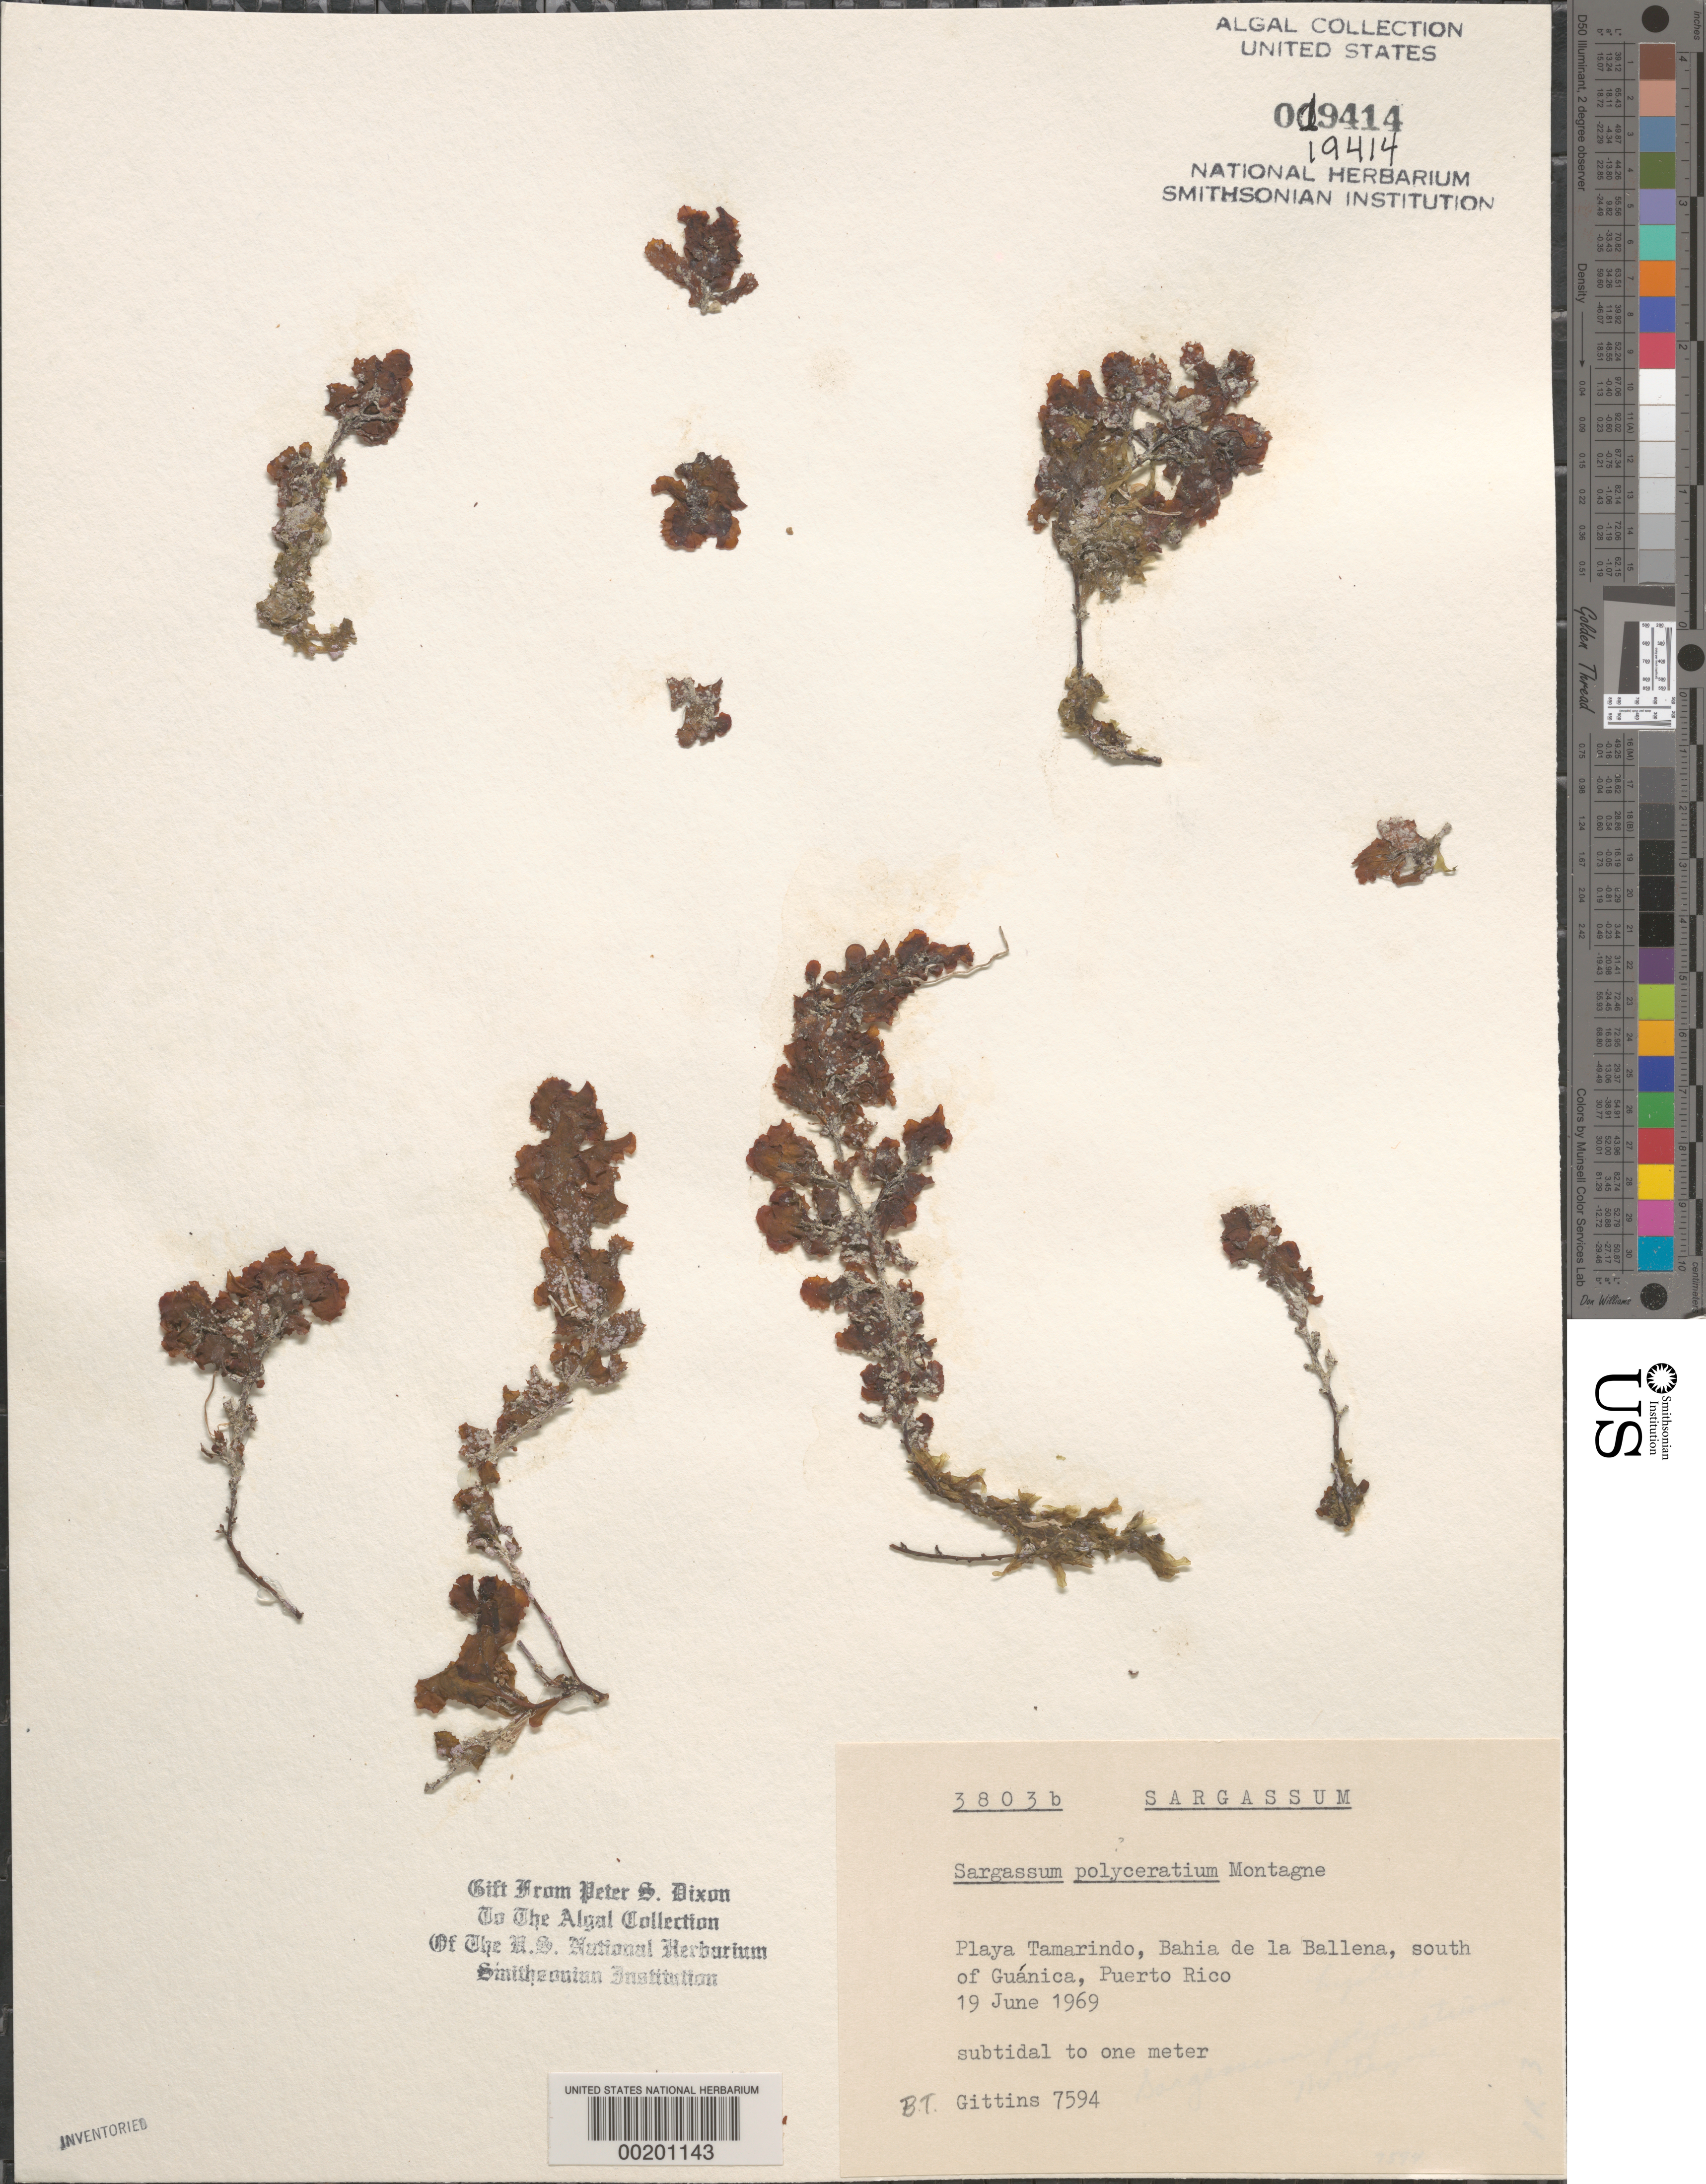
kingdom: Chromista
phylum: Ochrophyta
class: Phaeophyceae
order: Fucales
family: Sargassaceae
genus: Sargassum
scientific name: Sargassum polyceratium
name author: Mont.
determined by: Dixon, P. S.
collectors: B. Gittins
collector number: BTG 7594 & PSD 3803B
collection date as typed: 19 Jun 1969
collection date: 1969-06-19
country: Puerto Rico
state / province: Guanica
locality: Playa Tamarindo, Bahia de la Ballena, south of Guanica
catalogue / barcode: US 19414